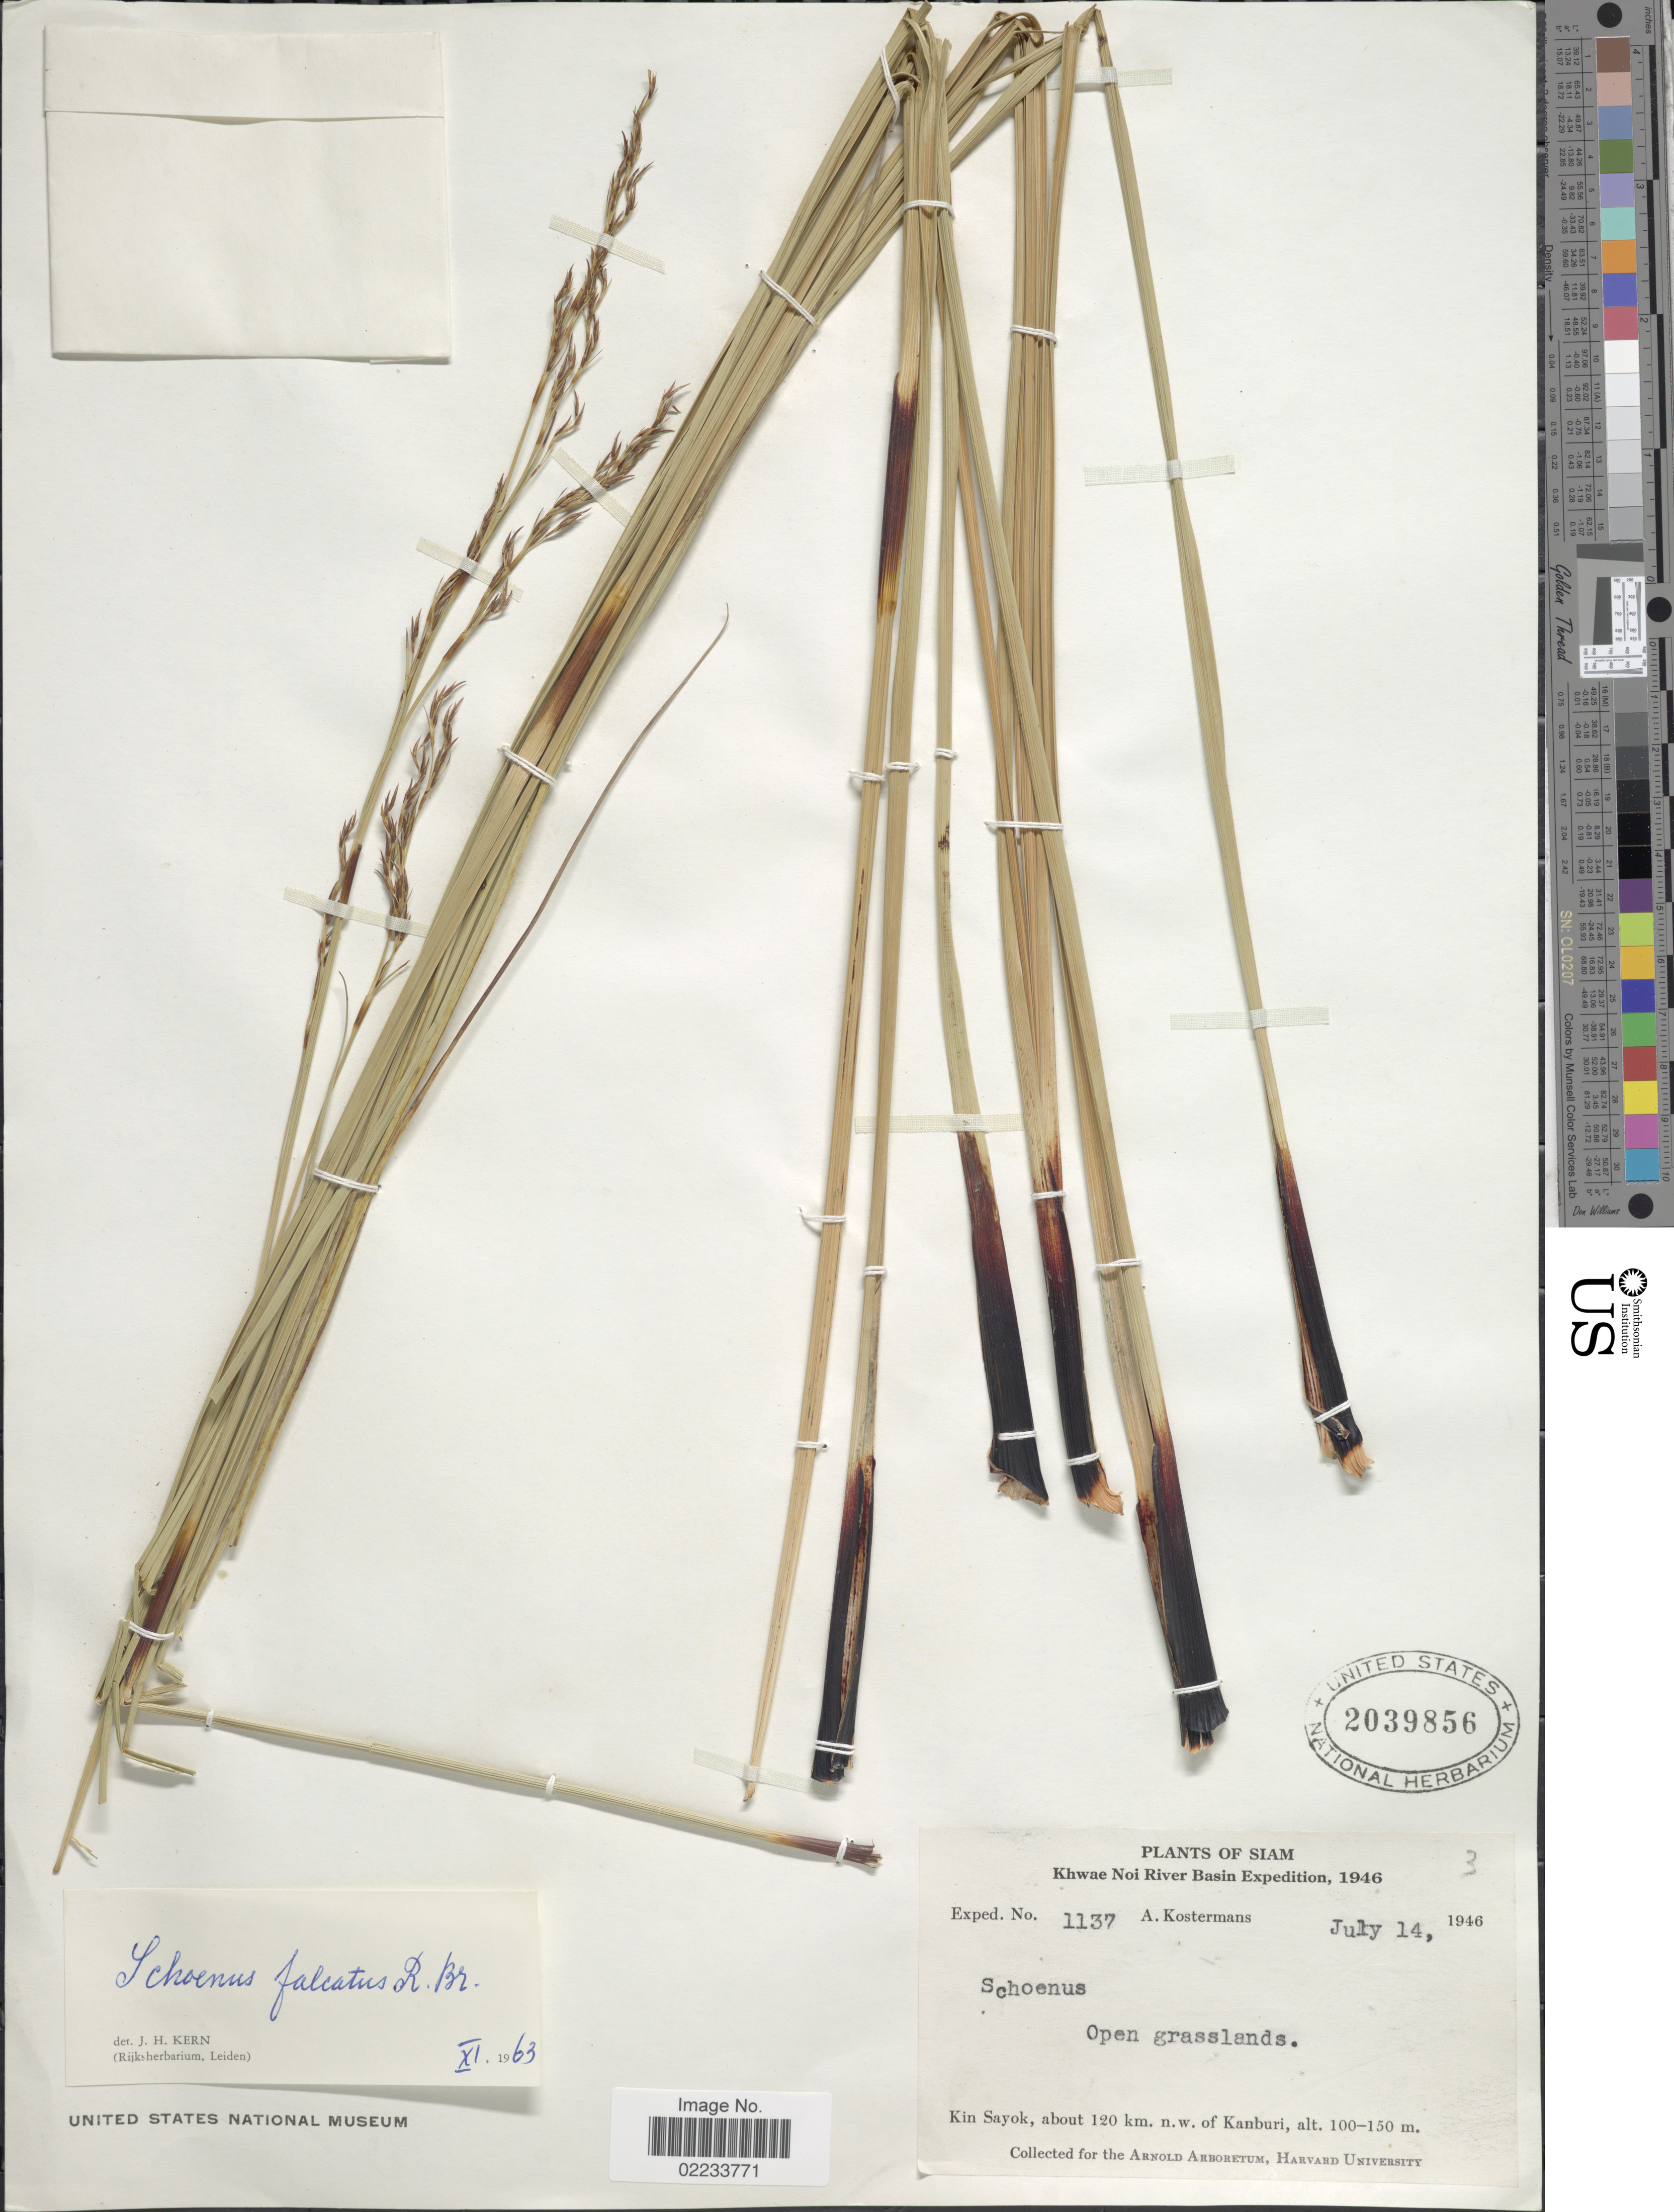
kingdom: Plantae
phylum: Tracheophyta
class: Liliopsida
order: Poales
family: Cyperaceae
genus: Schoenus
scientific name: Schoenus falcatus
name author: R. Br.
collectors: A. J. G. Kostermans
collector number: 1137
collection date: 1946-07-14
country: Thailand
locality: Siam, Khwae Noi River Basin, Open grasslands, Kin Sayok, about 120 km n.w. of Kanburi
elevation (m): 100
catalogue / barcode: US 2039856